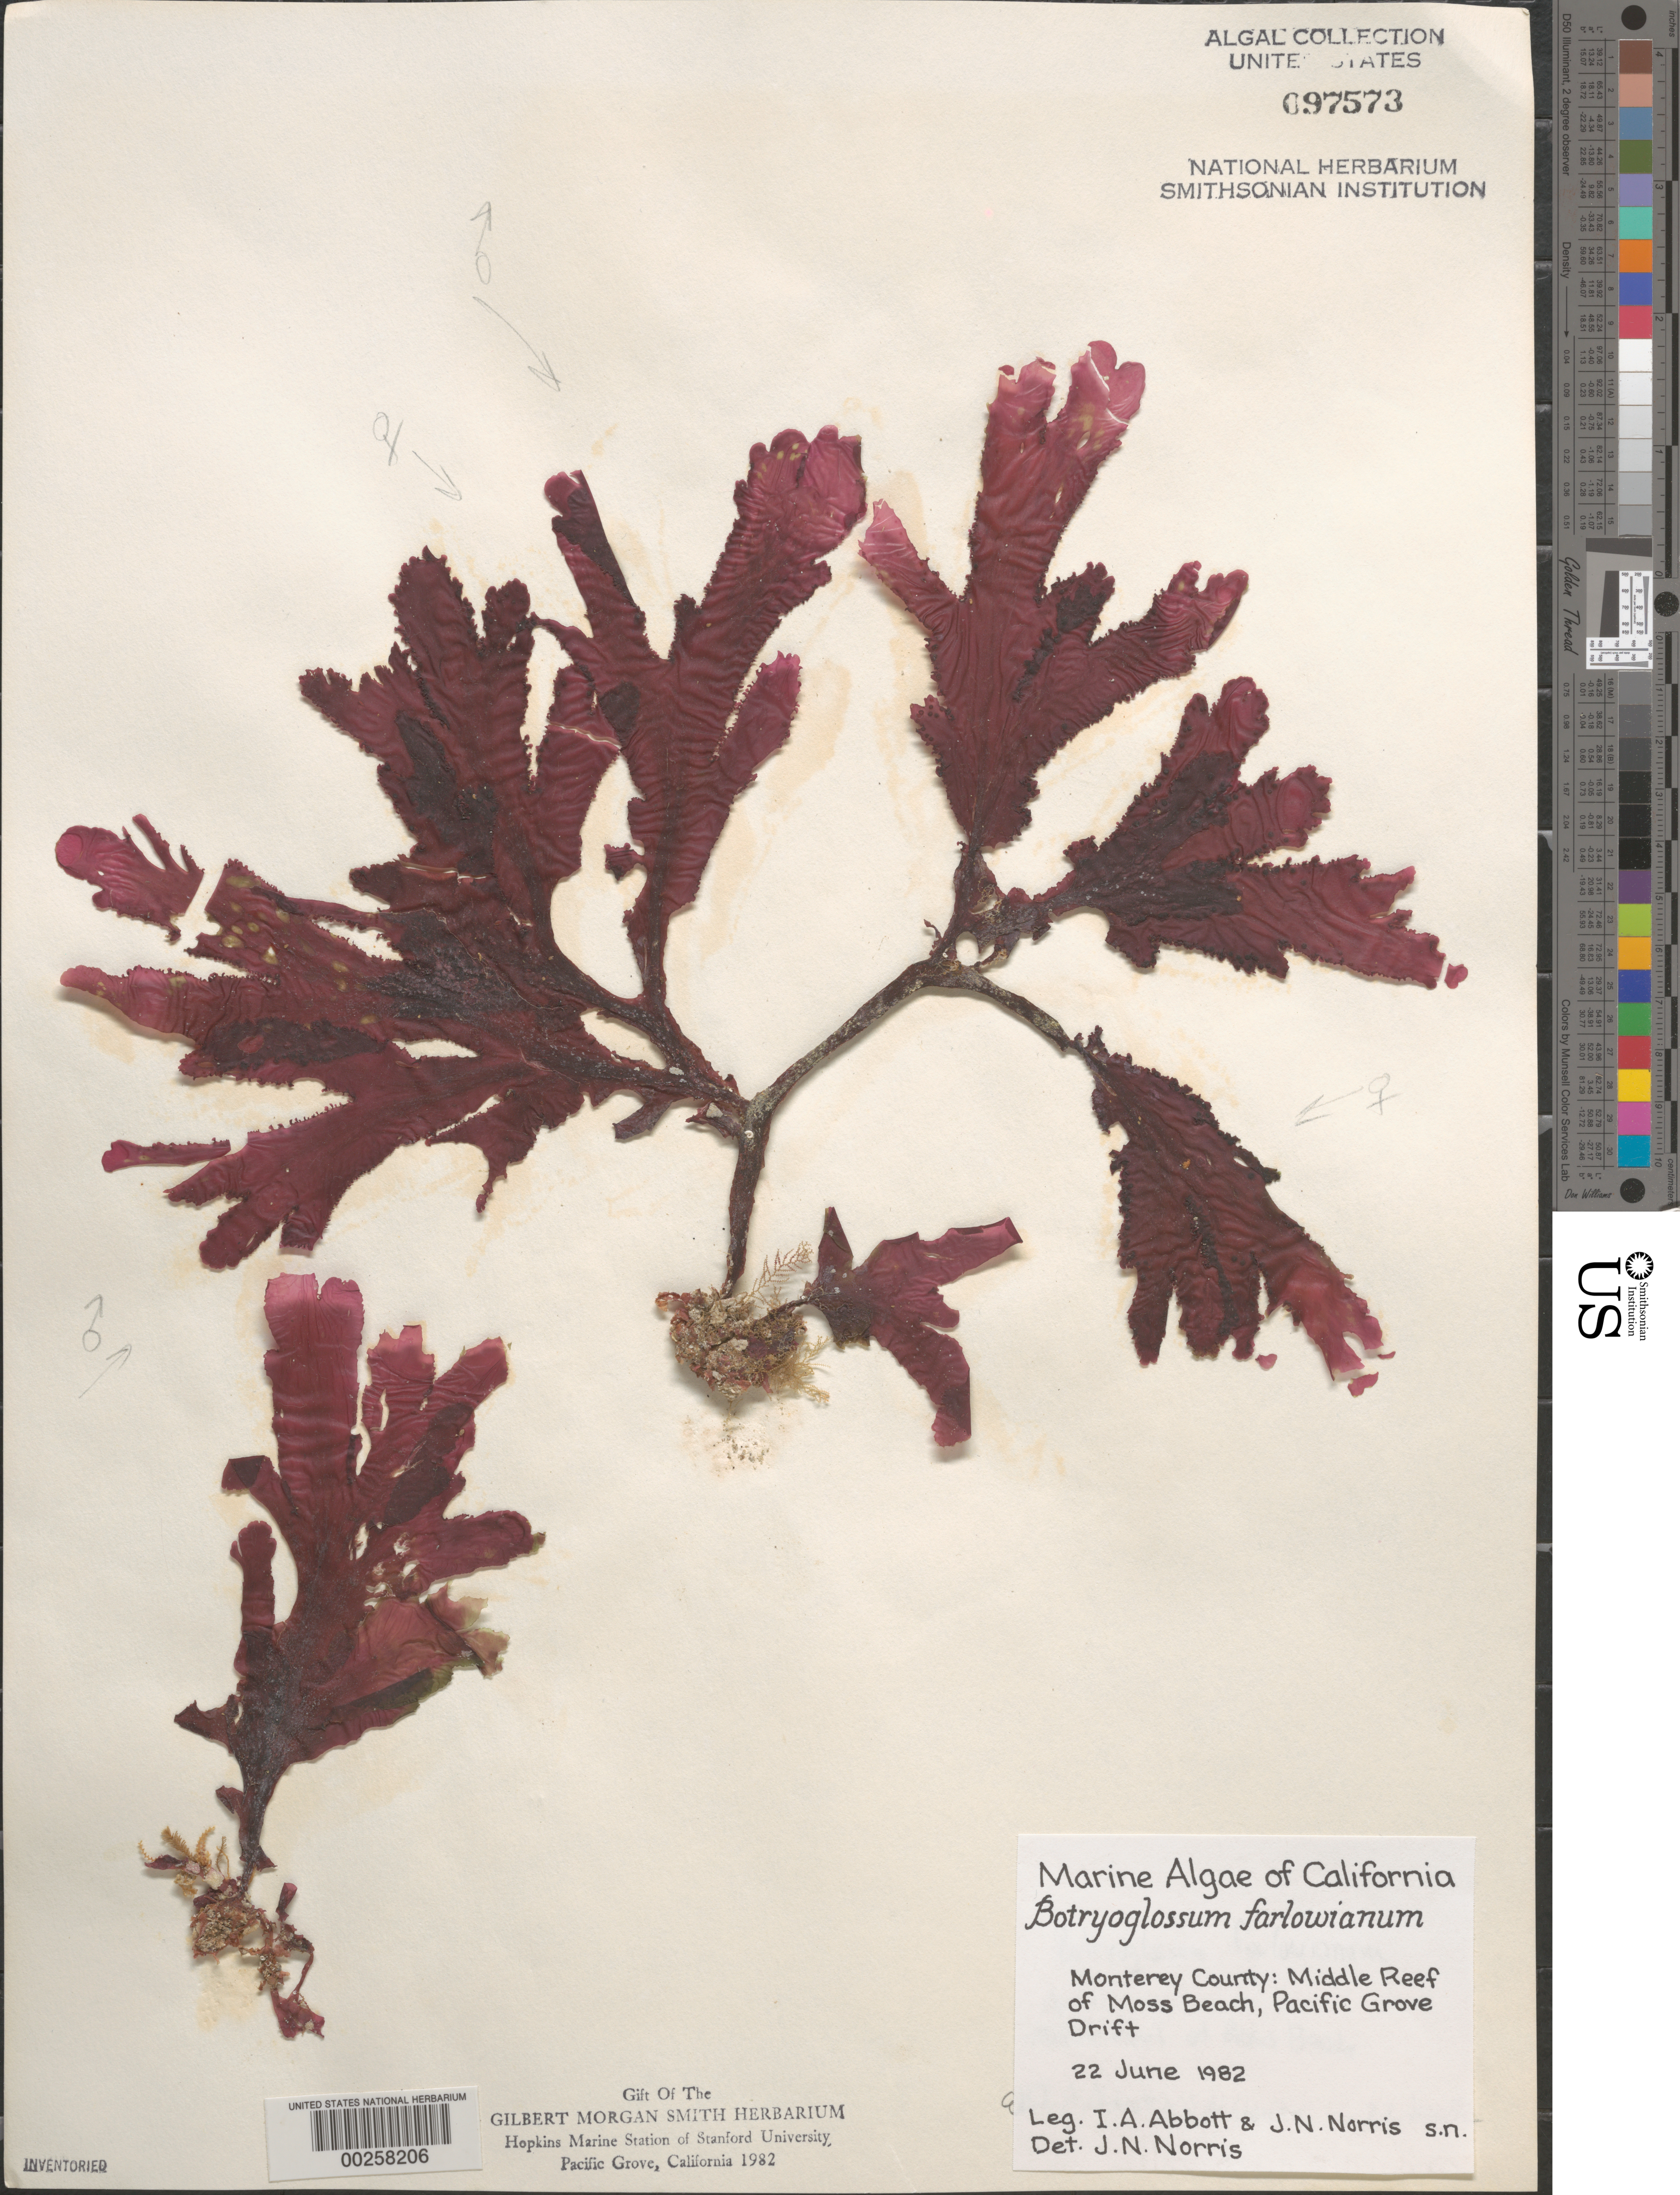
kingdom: Plantae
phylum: Rhodophyta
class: Florideophyceae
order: Ceramiales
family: Delesseriaceae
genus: Botryoglossum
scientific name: Botryoglossum farlowianum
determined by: Norris, James N.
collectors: I. A. Abbott & J. N. Norris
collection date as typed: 22 Jun 1982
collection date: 1982-06-22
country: United States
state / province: California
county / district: Monterey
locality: Middle Reef of Moss Beach, Pacific Grove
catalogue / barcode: US 97573